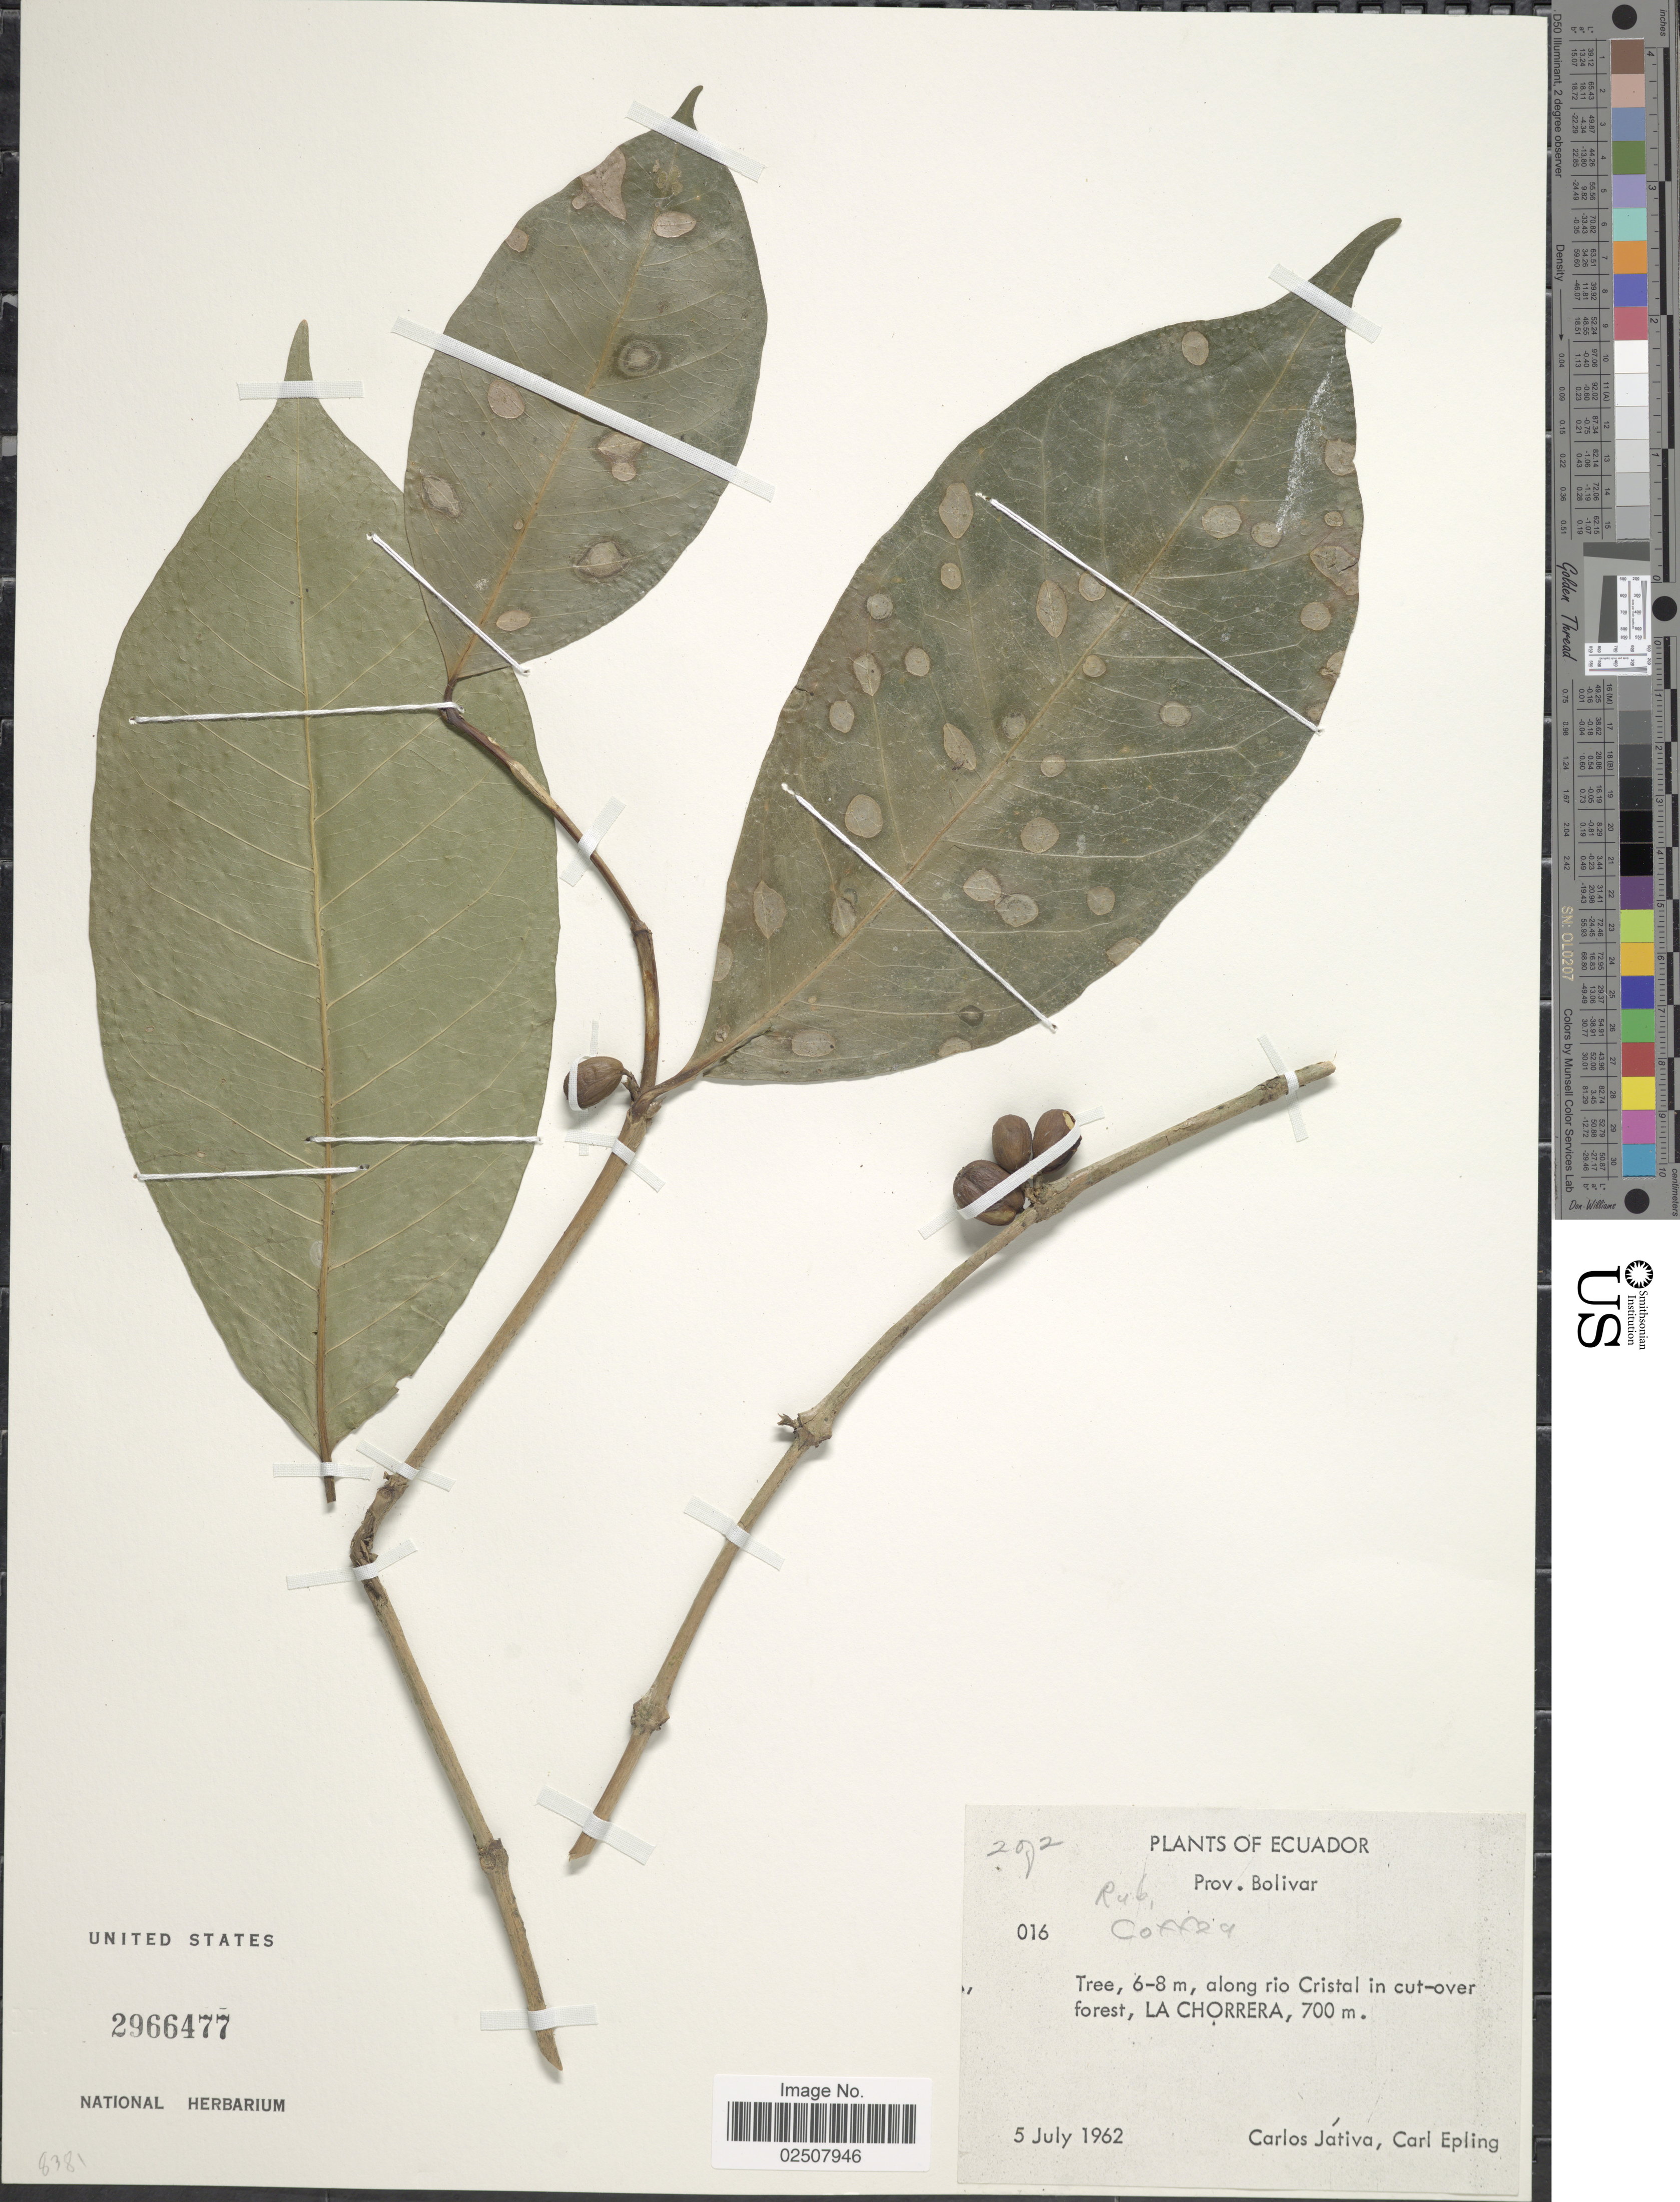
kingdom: Plantae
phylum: Tracheophyta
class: Magnoliopsida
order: Gentianales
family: Rubiaceae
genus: Coffea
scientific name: Coffea sp.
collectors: C. D. Játiva & C. C. Epling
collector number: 016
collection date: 1962-07-05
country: Ecuador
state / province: Bolívar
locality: Along rio Cristal in cut-over forest, La Chorrera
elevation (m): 700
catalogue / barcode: US 2966477